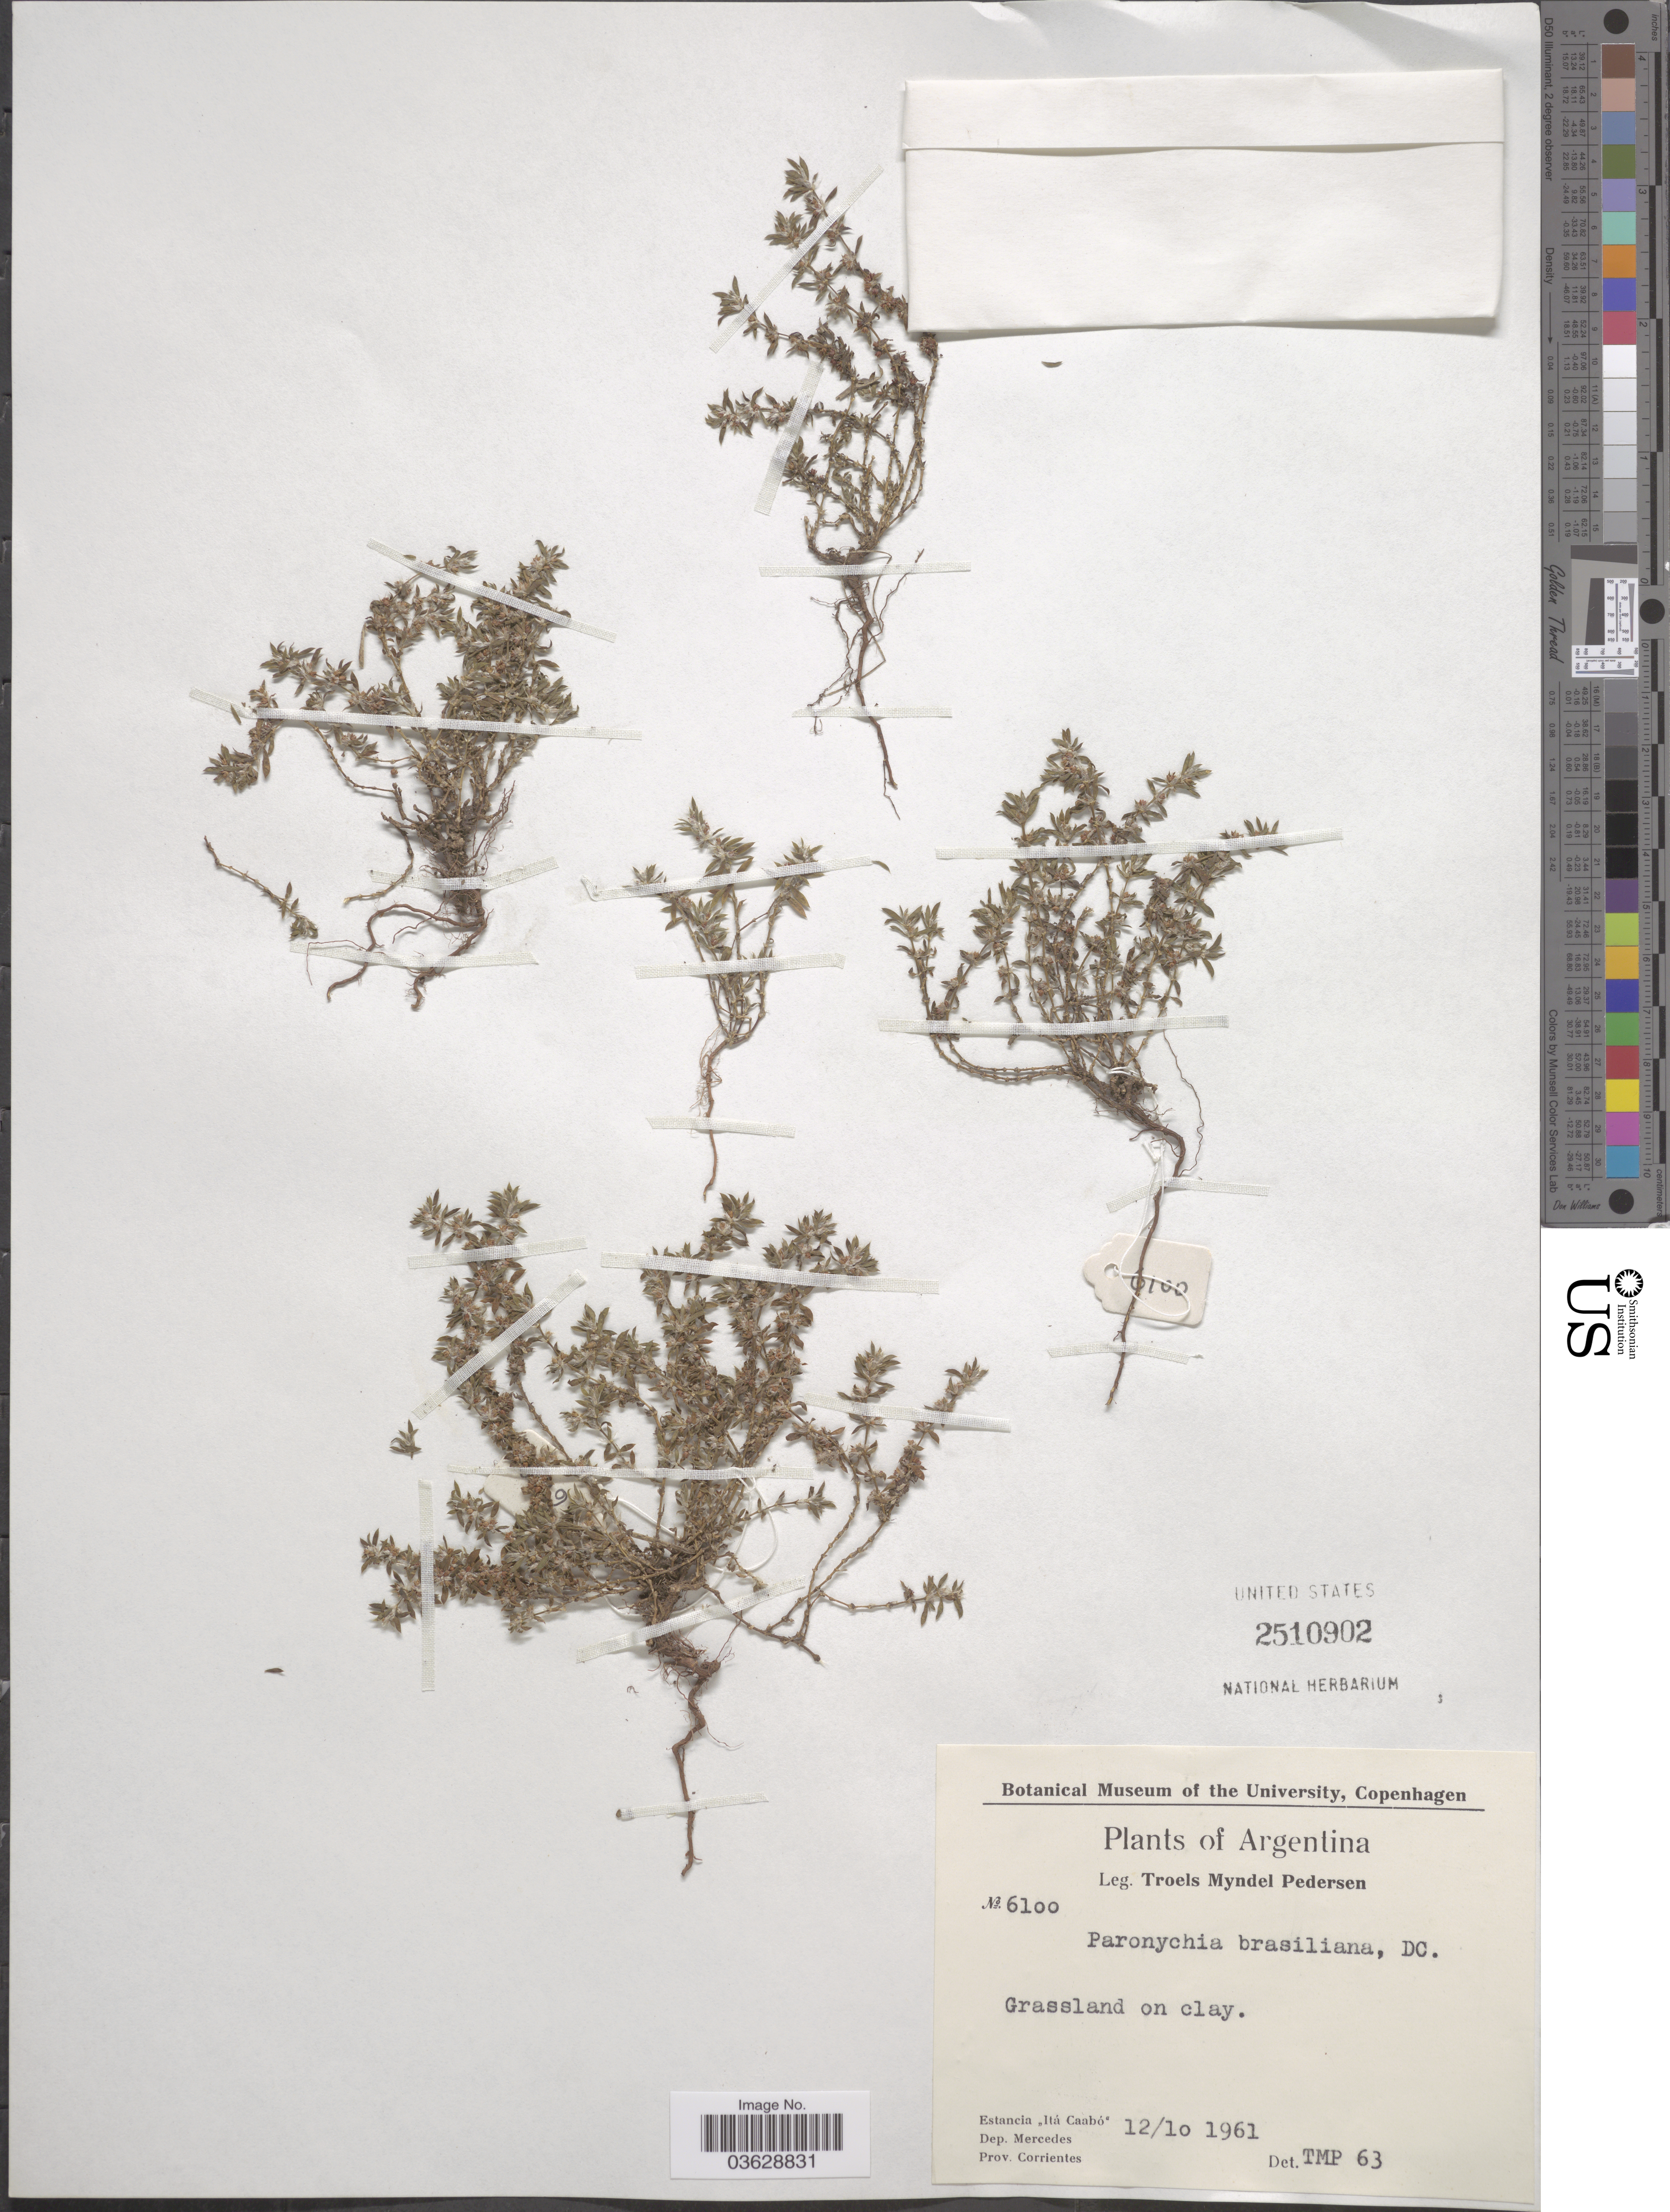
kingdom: Plantae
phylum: Tracheophyta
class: Magnoliopsida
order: Caryophyllales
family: Caryophyllaceae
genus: Paronychia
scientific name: Paronychia brasiliana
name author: DC.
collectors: T. Pederson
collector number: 6100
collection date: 1961-10-12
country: Argentina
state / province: Corrientes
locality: Estancia "Itá Caabó" Dep. Mercedes.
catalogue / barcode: US 2510902